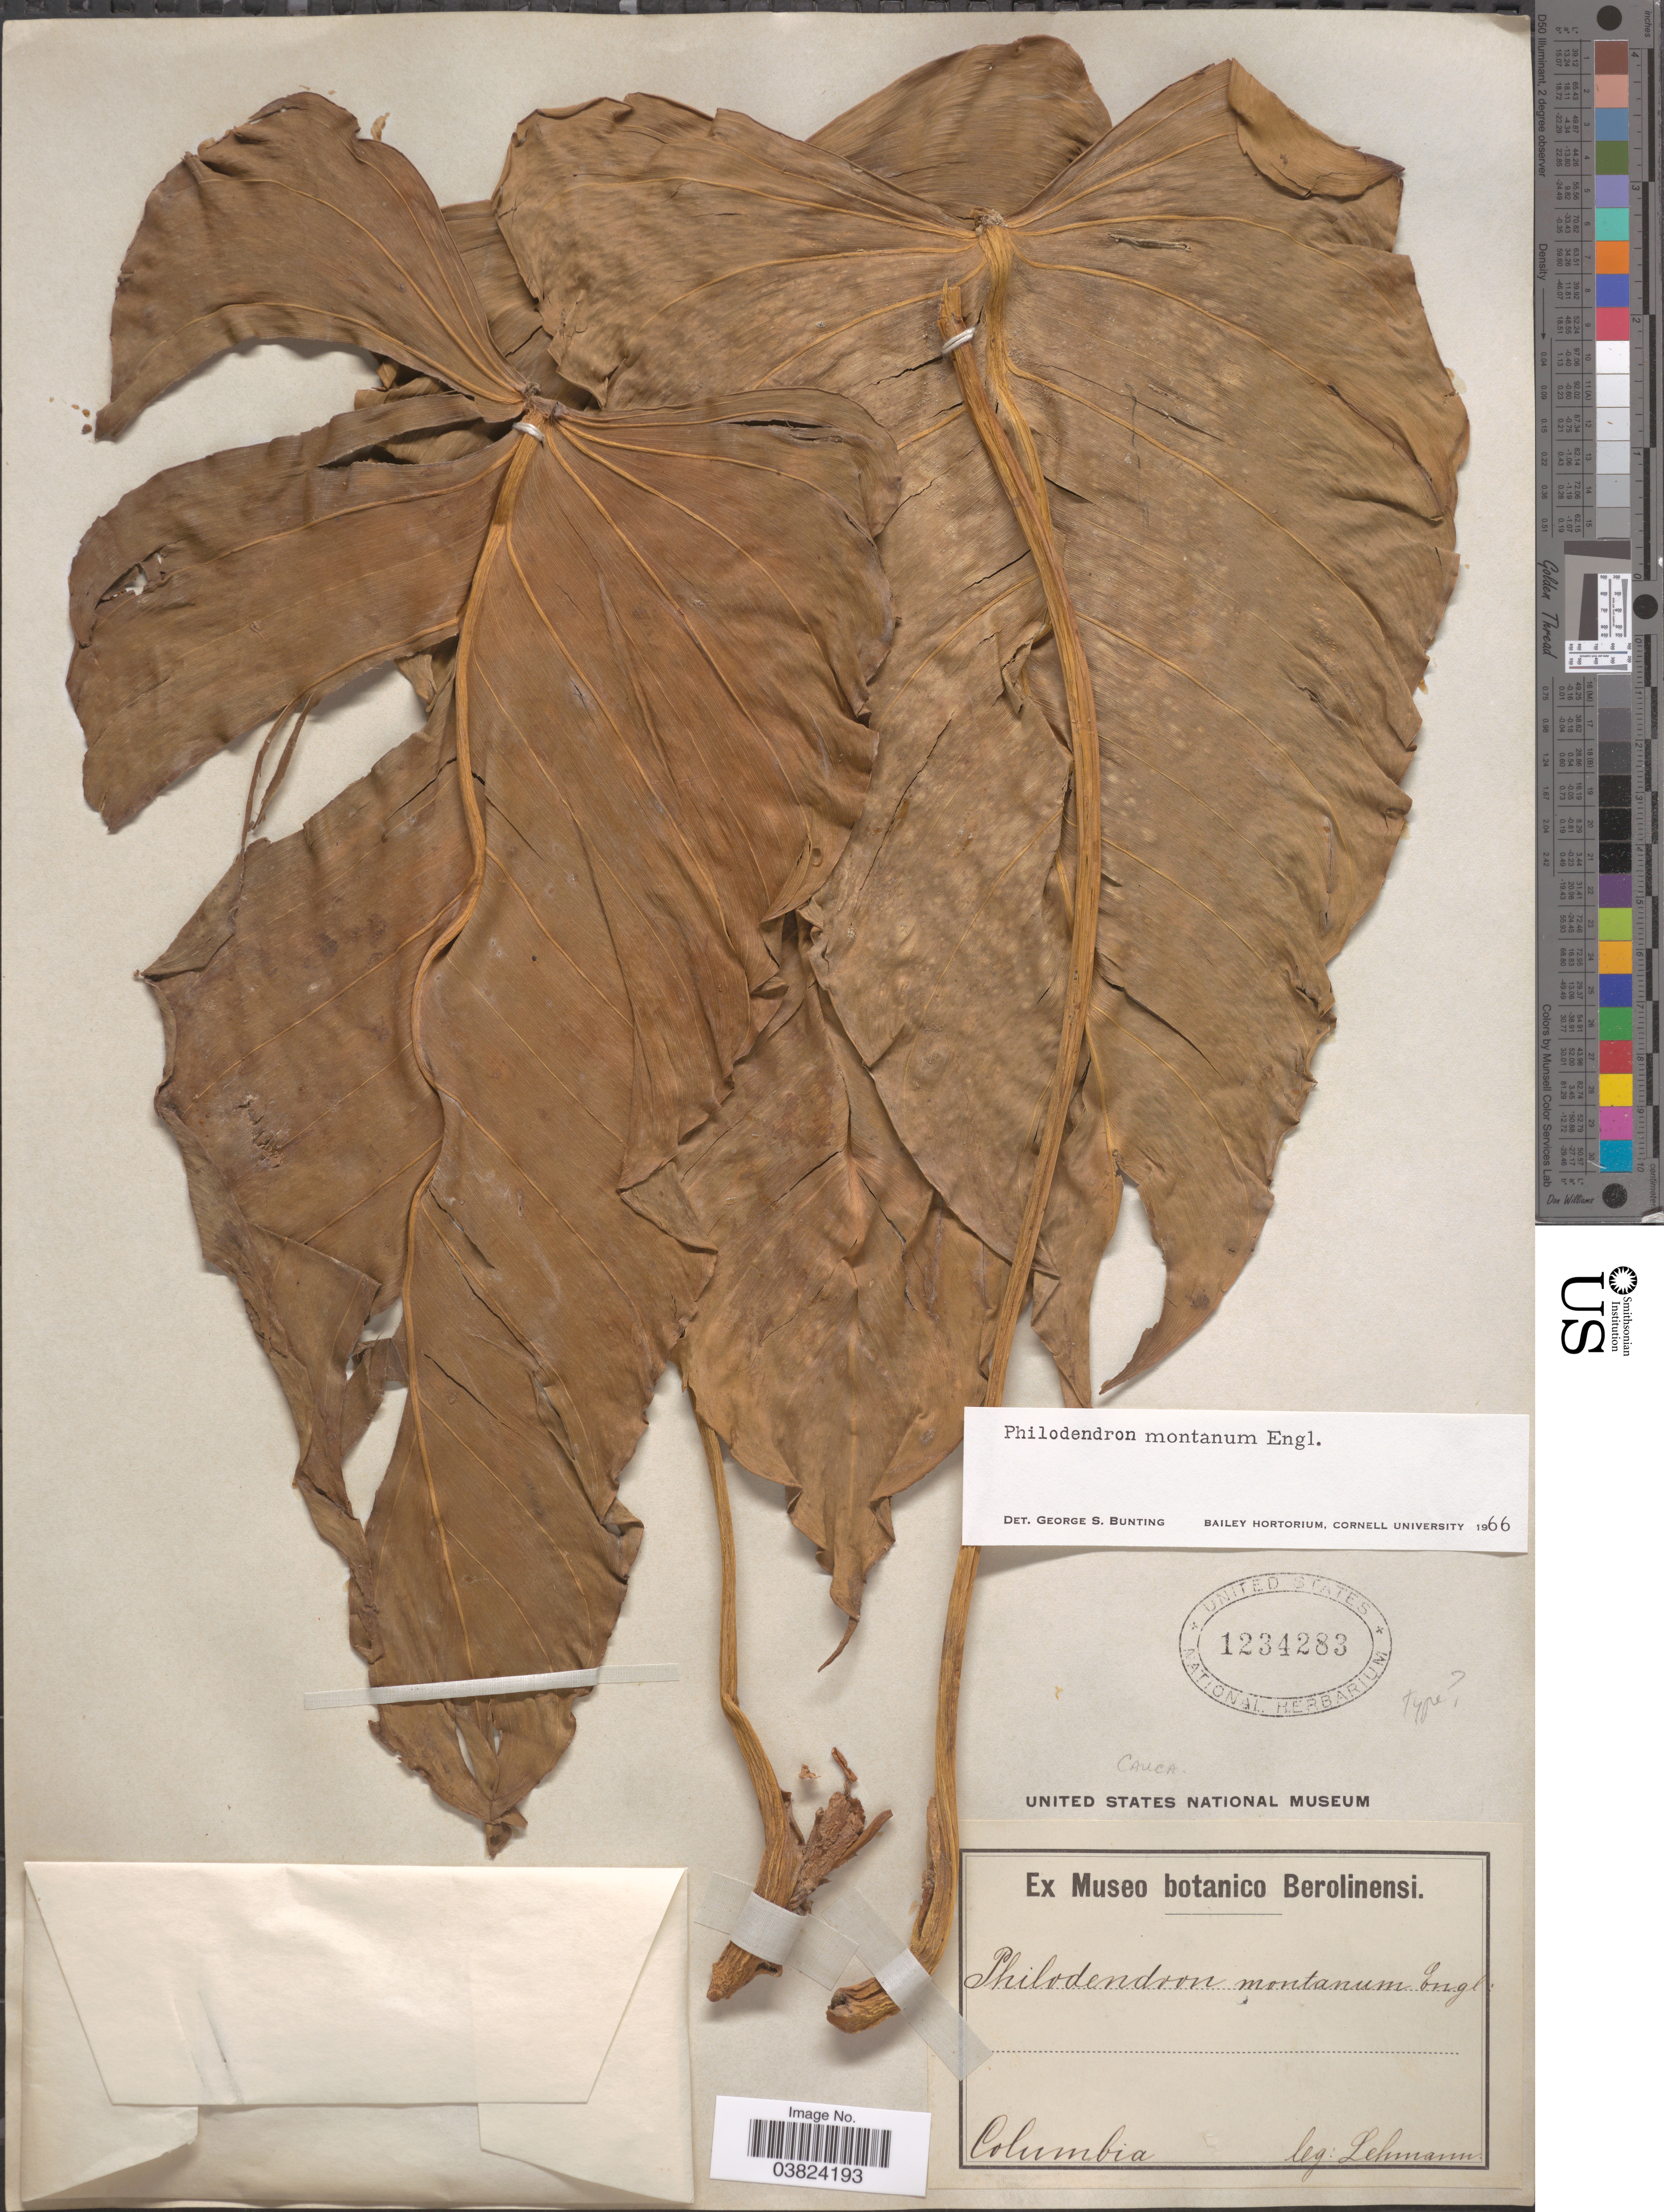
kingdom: Plantae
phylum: Tracheophyta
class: Liliopsida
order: Alismatales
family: Araceae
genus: Philodendron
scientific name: Philodendron montanum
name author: Engl.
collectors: -. Lehmann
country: Colombia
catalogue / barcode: US 1234283